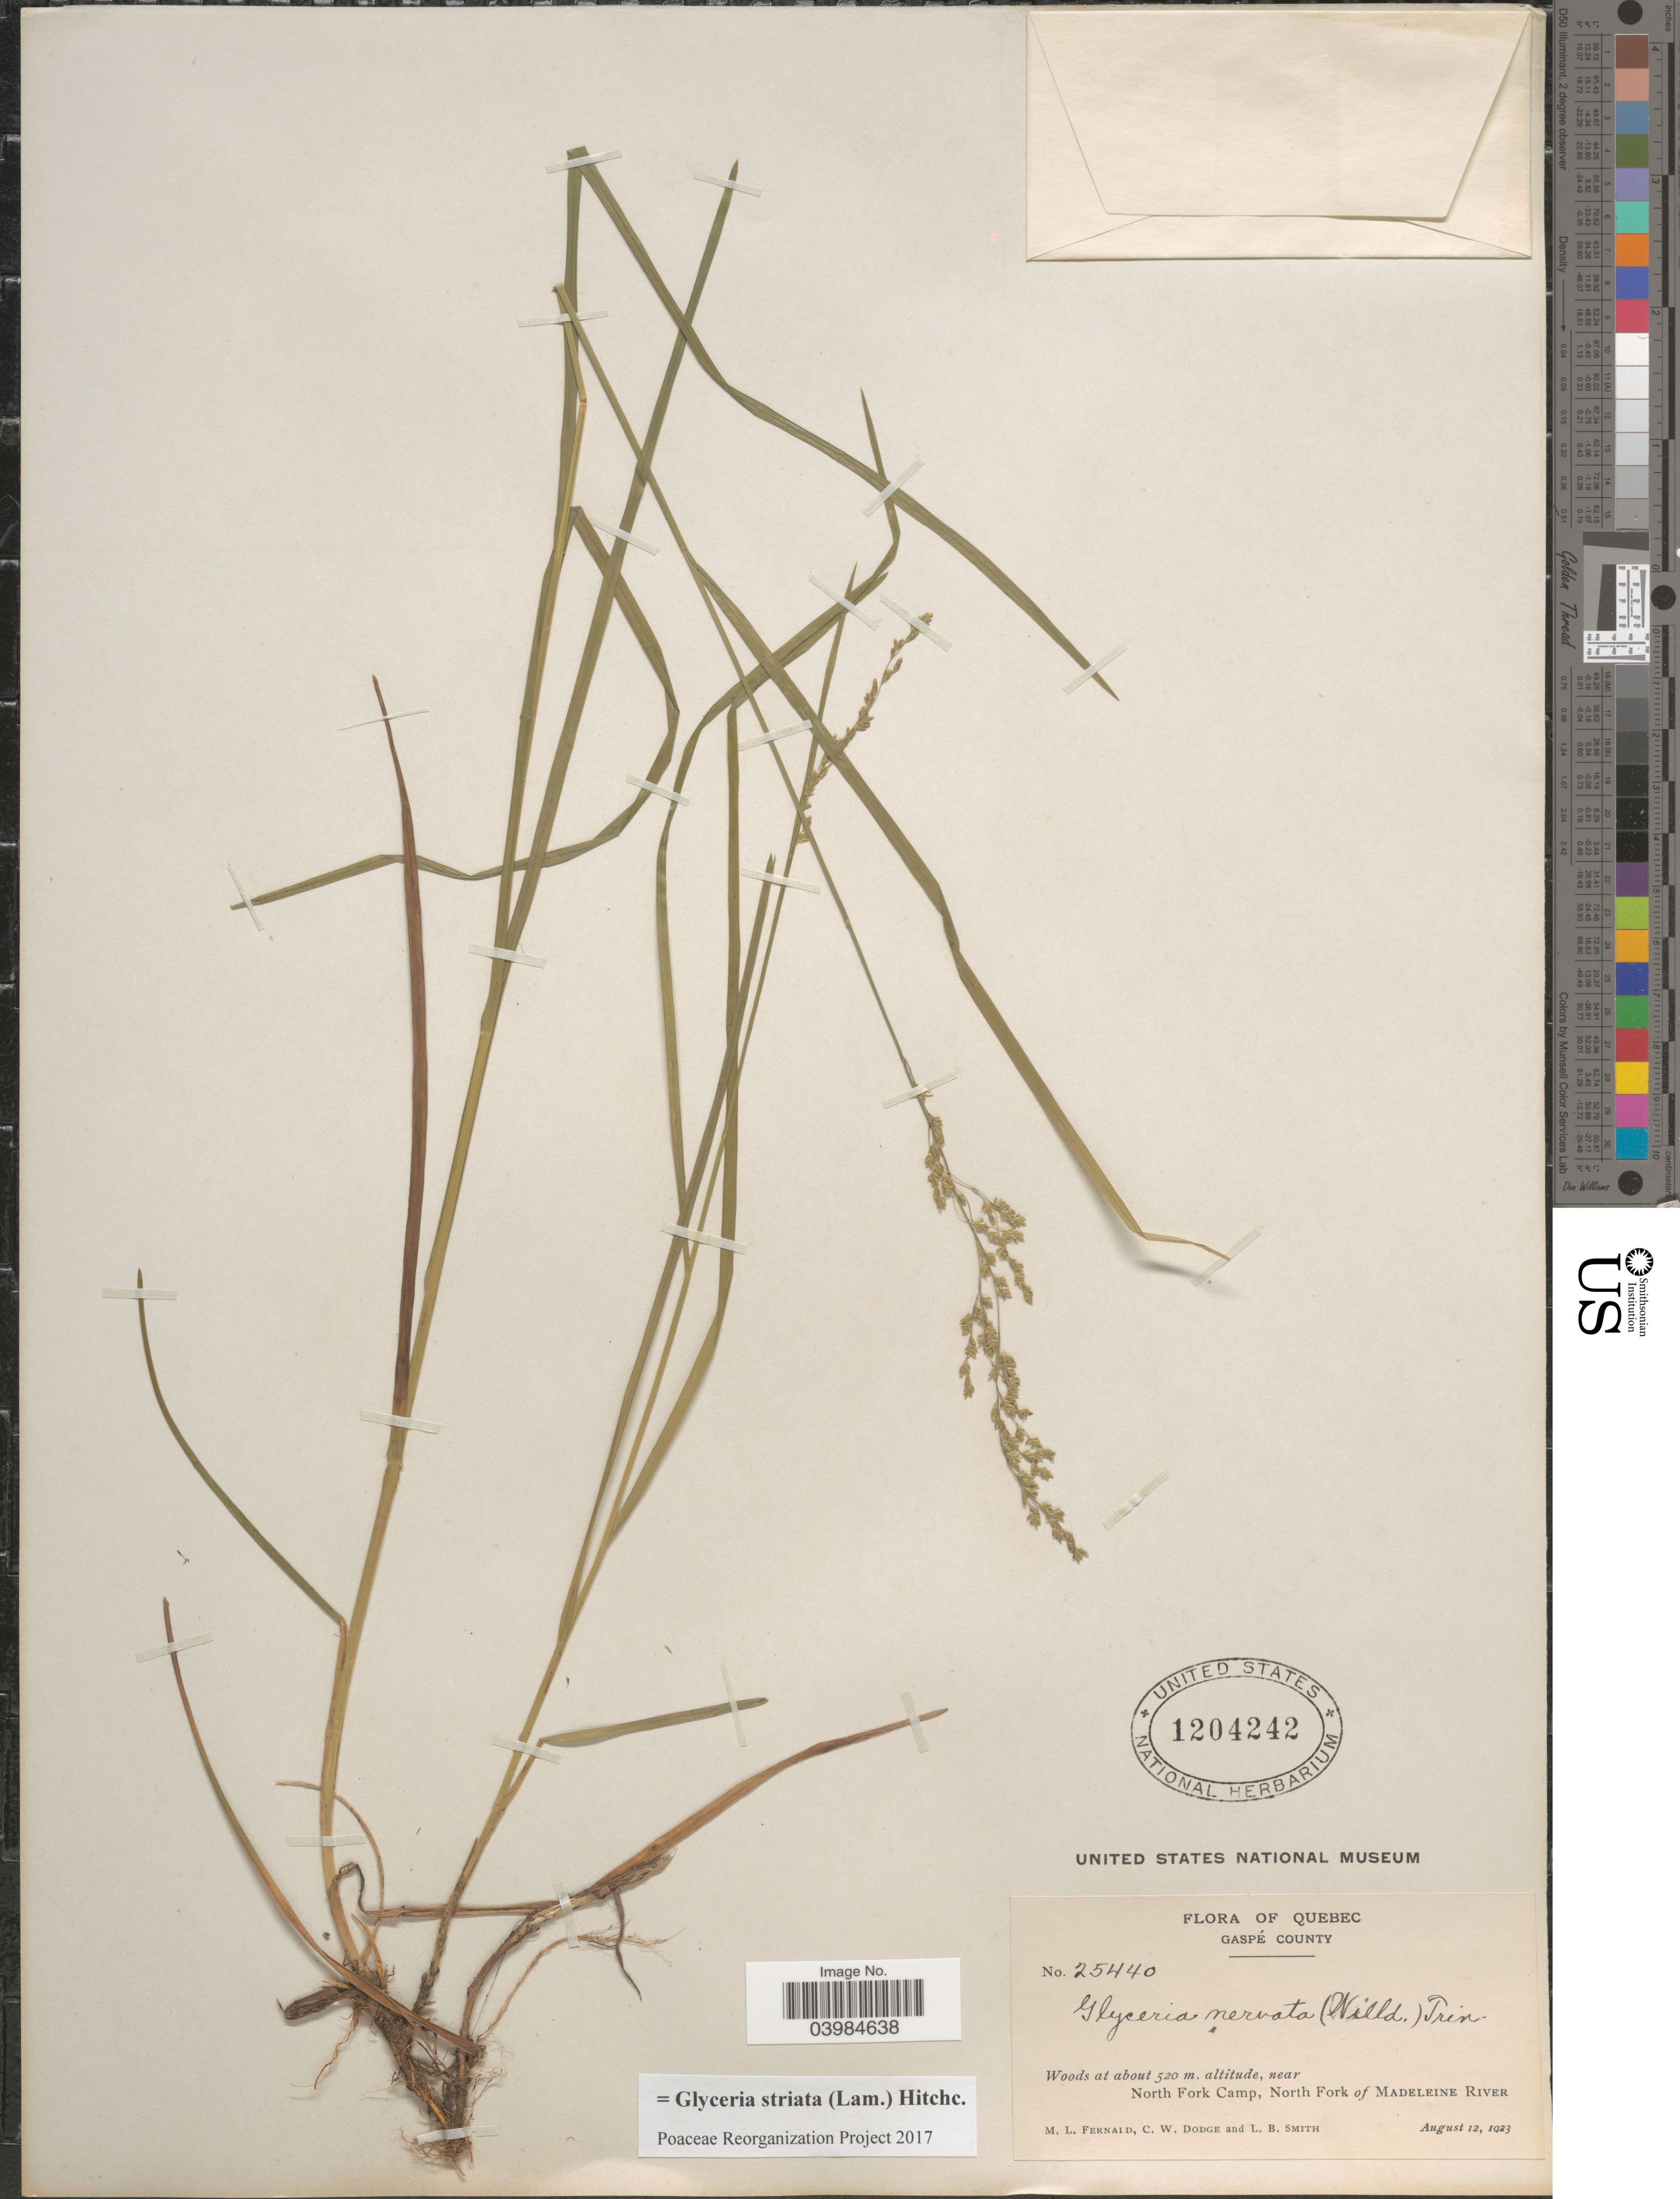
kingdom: Plantae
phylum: Tracheophyta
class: Liliopsida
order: Poales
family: Poaceae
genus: Glyceria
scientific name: Glyceria striata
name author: (Lam.) Hitchc.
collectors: M. L. Fernald, C. Dodge & L. Smith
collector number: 25440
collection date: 1923-08-12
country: Canada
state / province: Quebec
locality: Gaspé County. Woods near North Fork Camp, North Fork of Madeleine River.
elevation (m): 520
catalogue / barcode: US 1204242